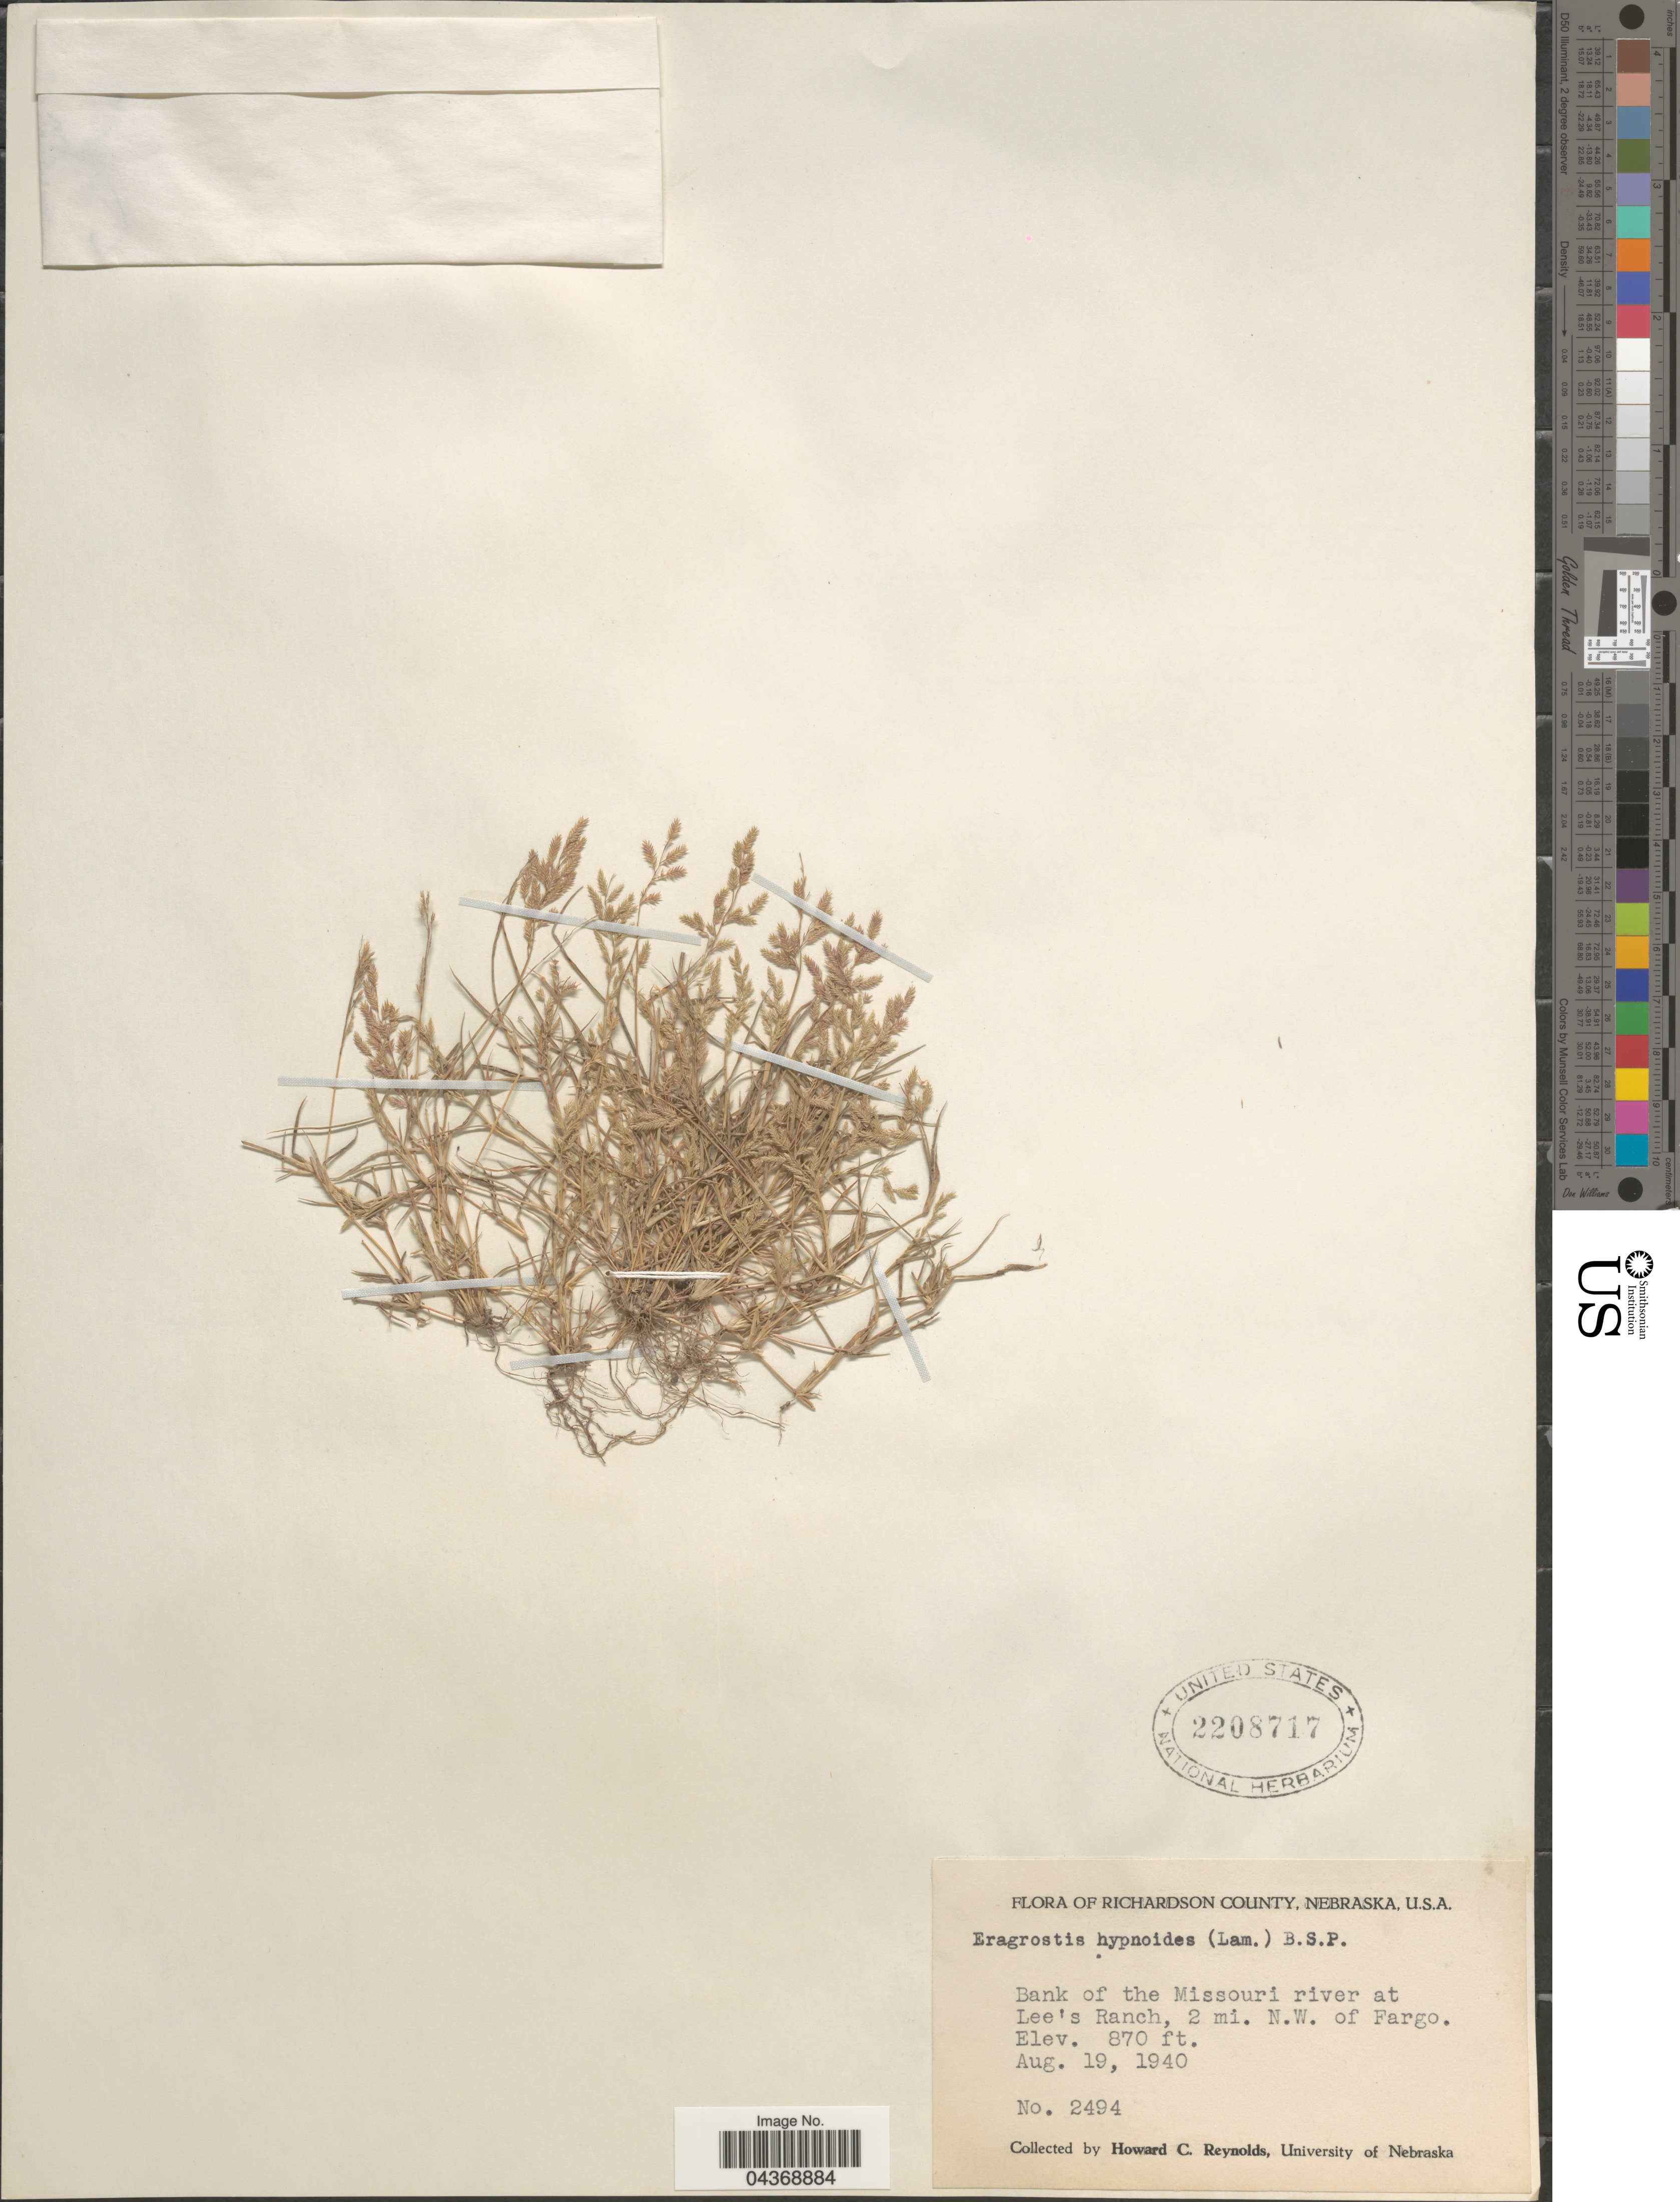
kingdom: Plantae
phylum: Tracheophyta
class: Liliopsida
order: Poales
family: Poaceae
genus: Eragrostis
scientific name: Eragrostis hypnoides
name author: (Lam.) Britton, Stearns & Poggenb.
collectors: H. Reynolds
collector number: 2494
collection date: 1940-08-19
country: United States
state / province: Nebraska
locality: Richardson County. Bank of the Missouri river at Lee's Ranch, 2 mi. N.W. of Fargo.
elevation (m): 265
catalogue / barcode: US 2208717